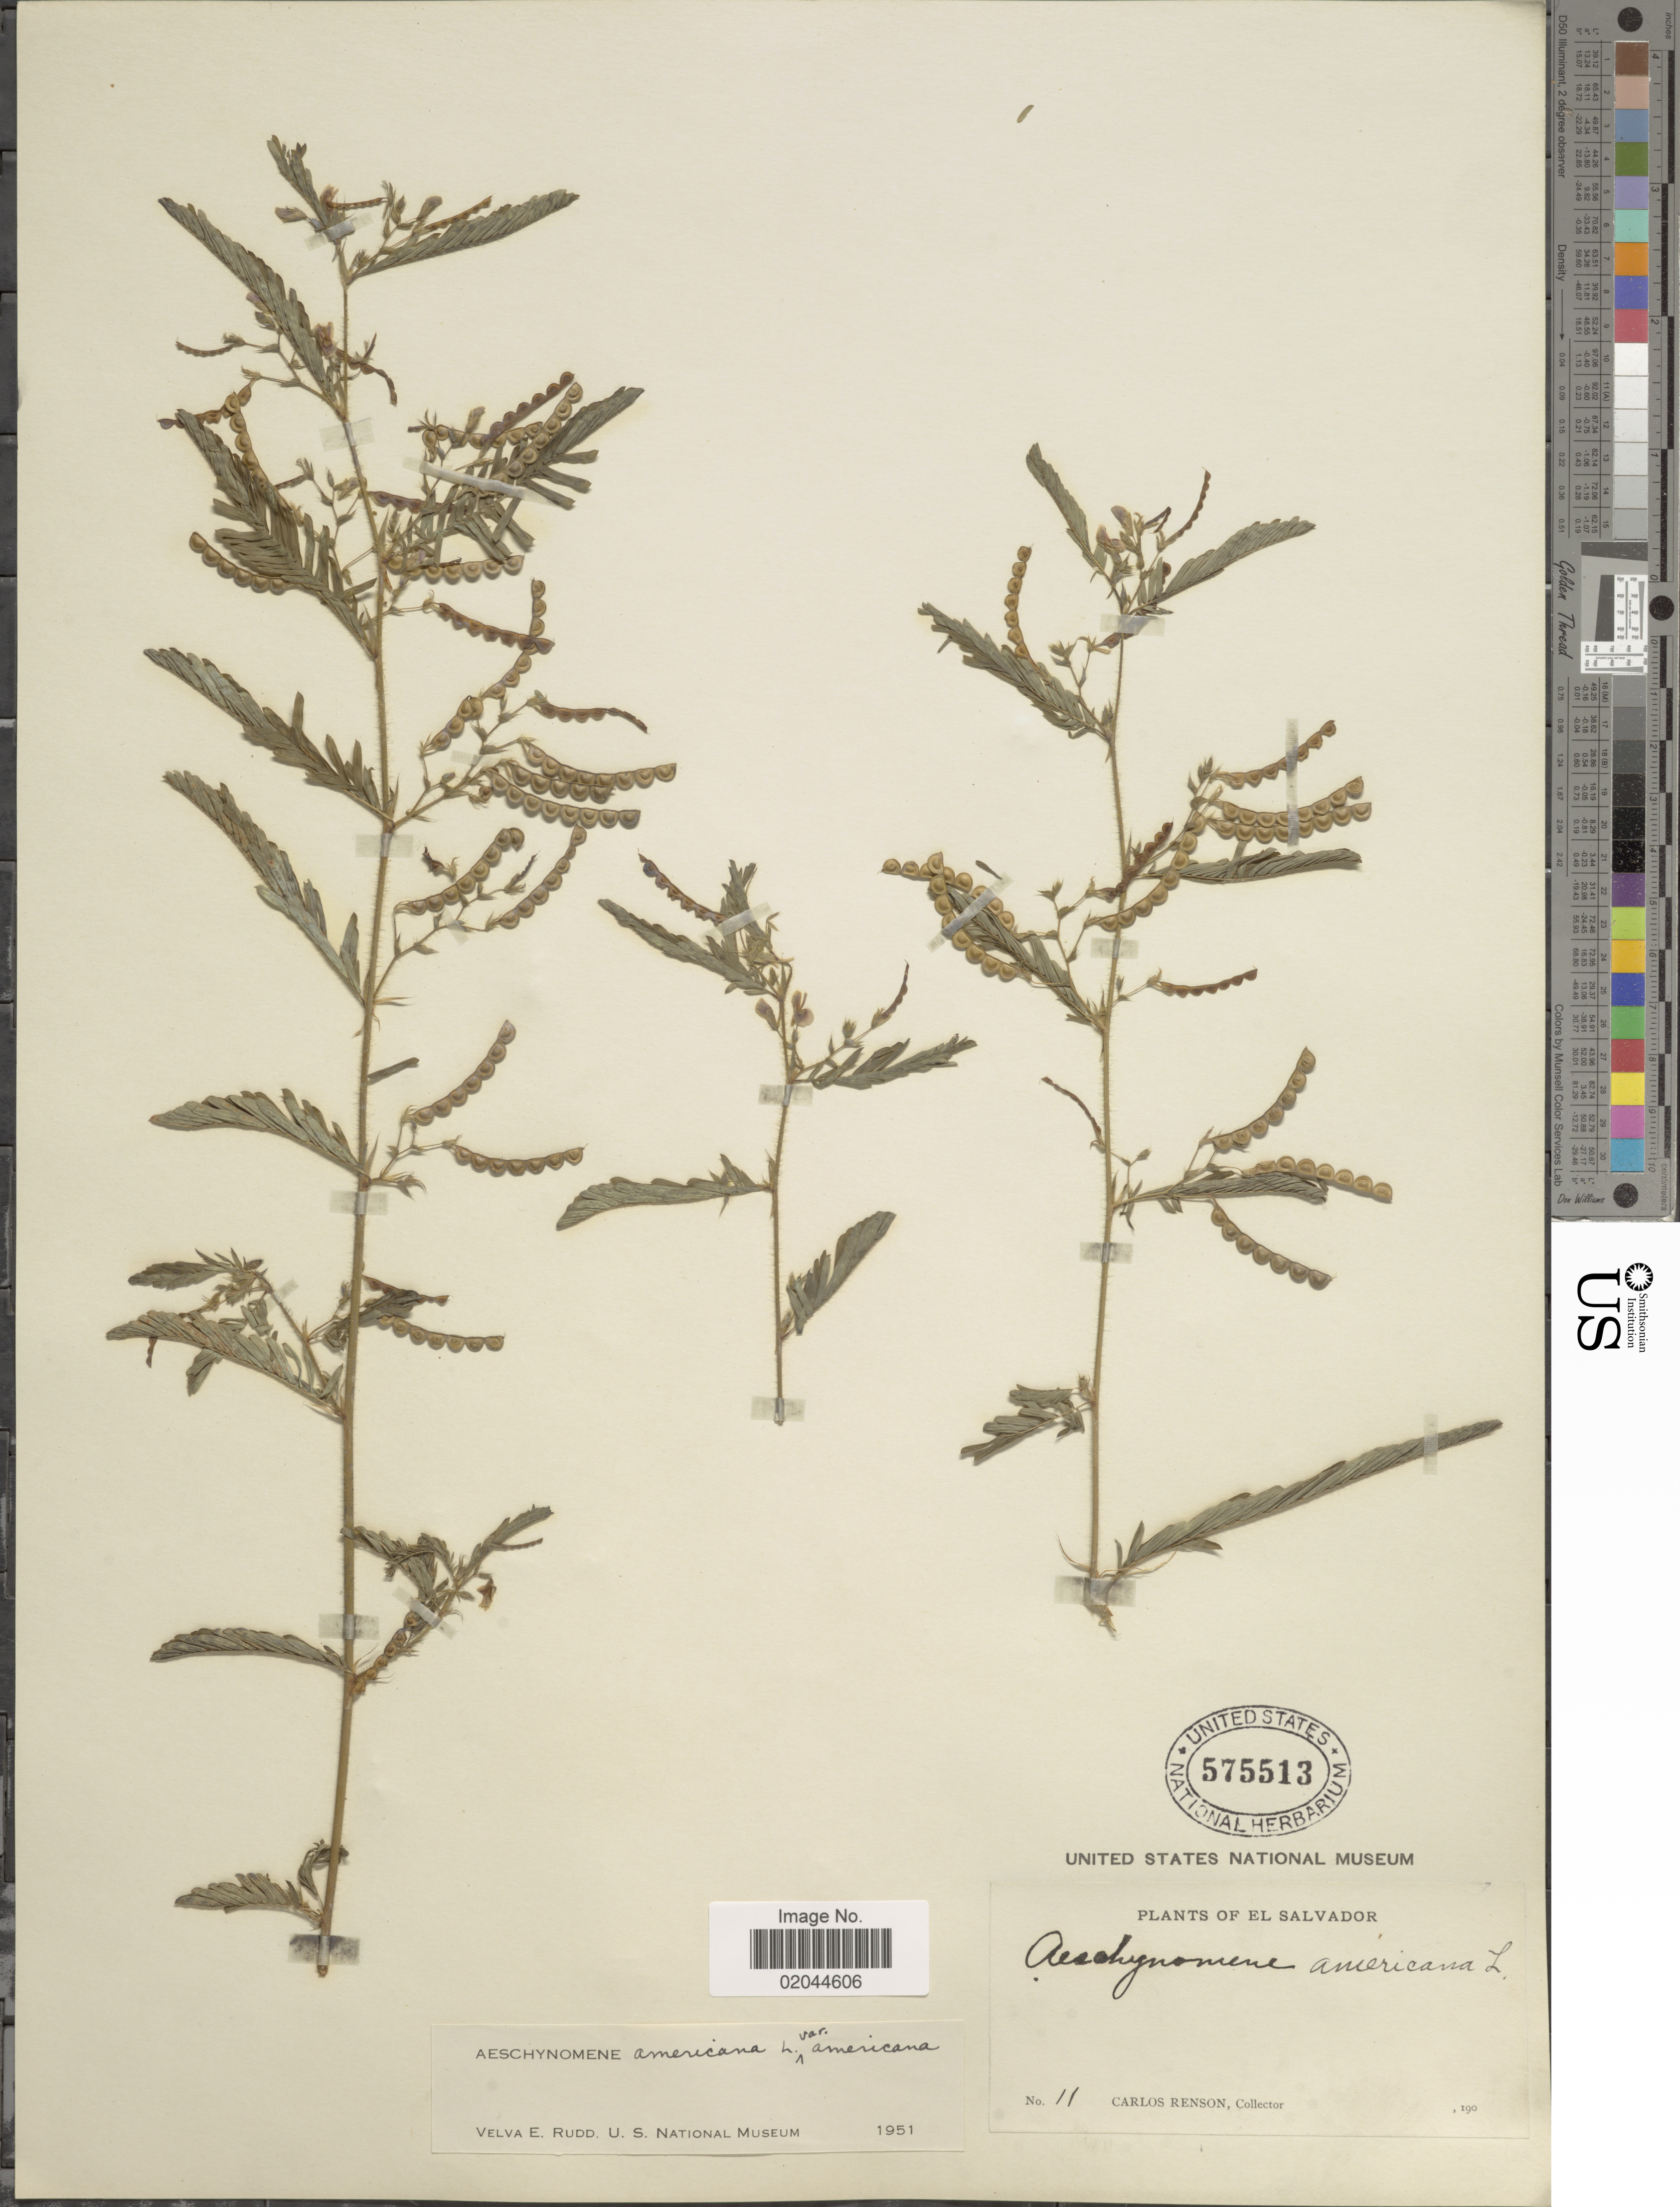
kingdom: Plantae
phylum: Tracheophyta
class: Magnoliopsida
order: Fabales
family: Fabaceae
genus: Aeschynomene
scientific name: Aeschynomene americana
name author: L.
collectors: C. Renson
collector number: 11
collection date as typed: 190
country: El Salvador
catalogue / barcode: US 575513